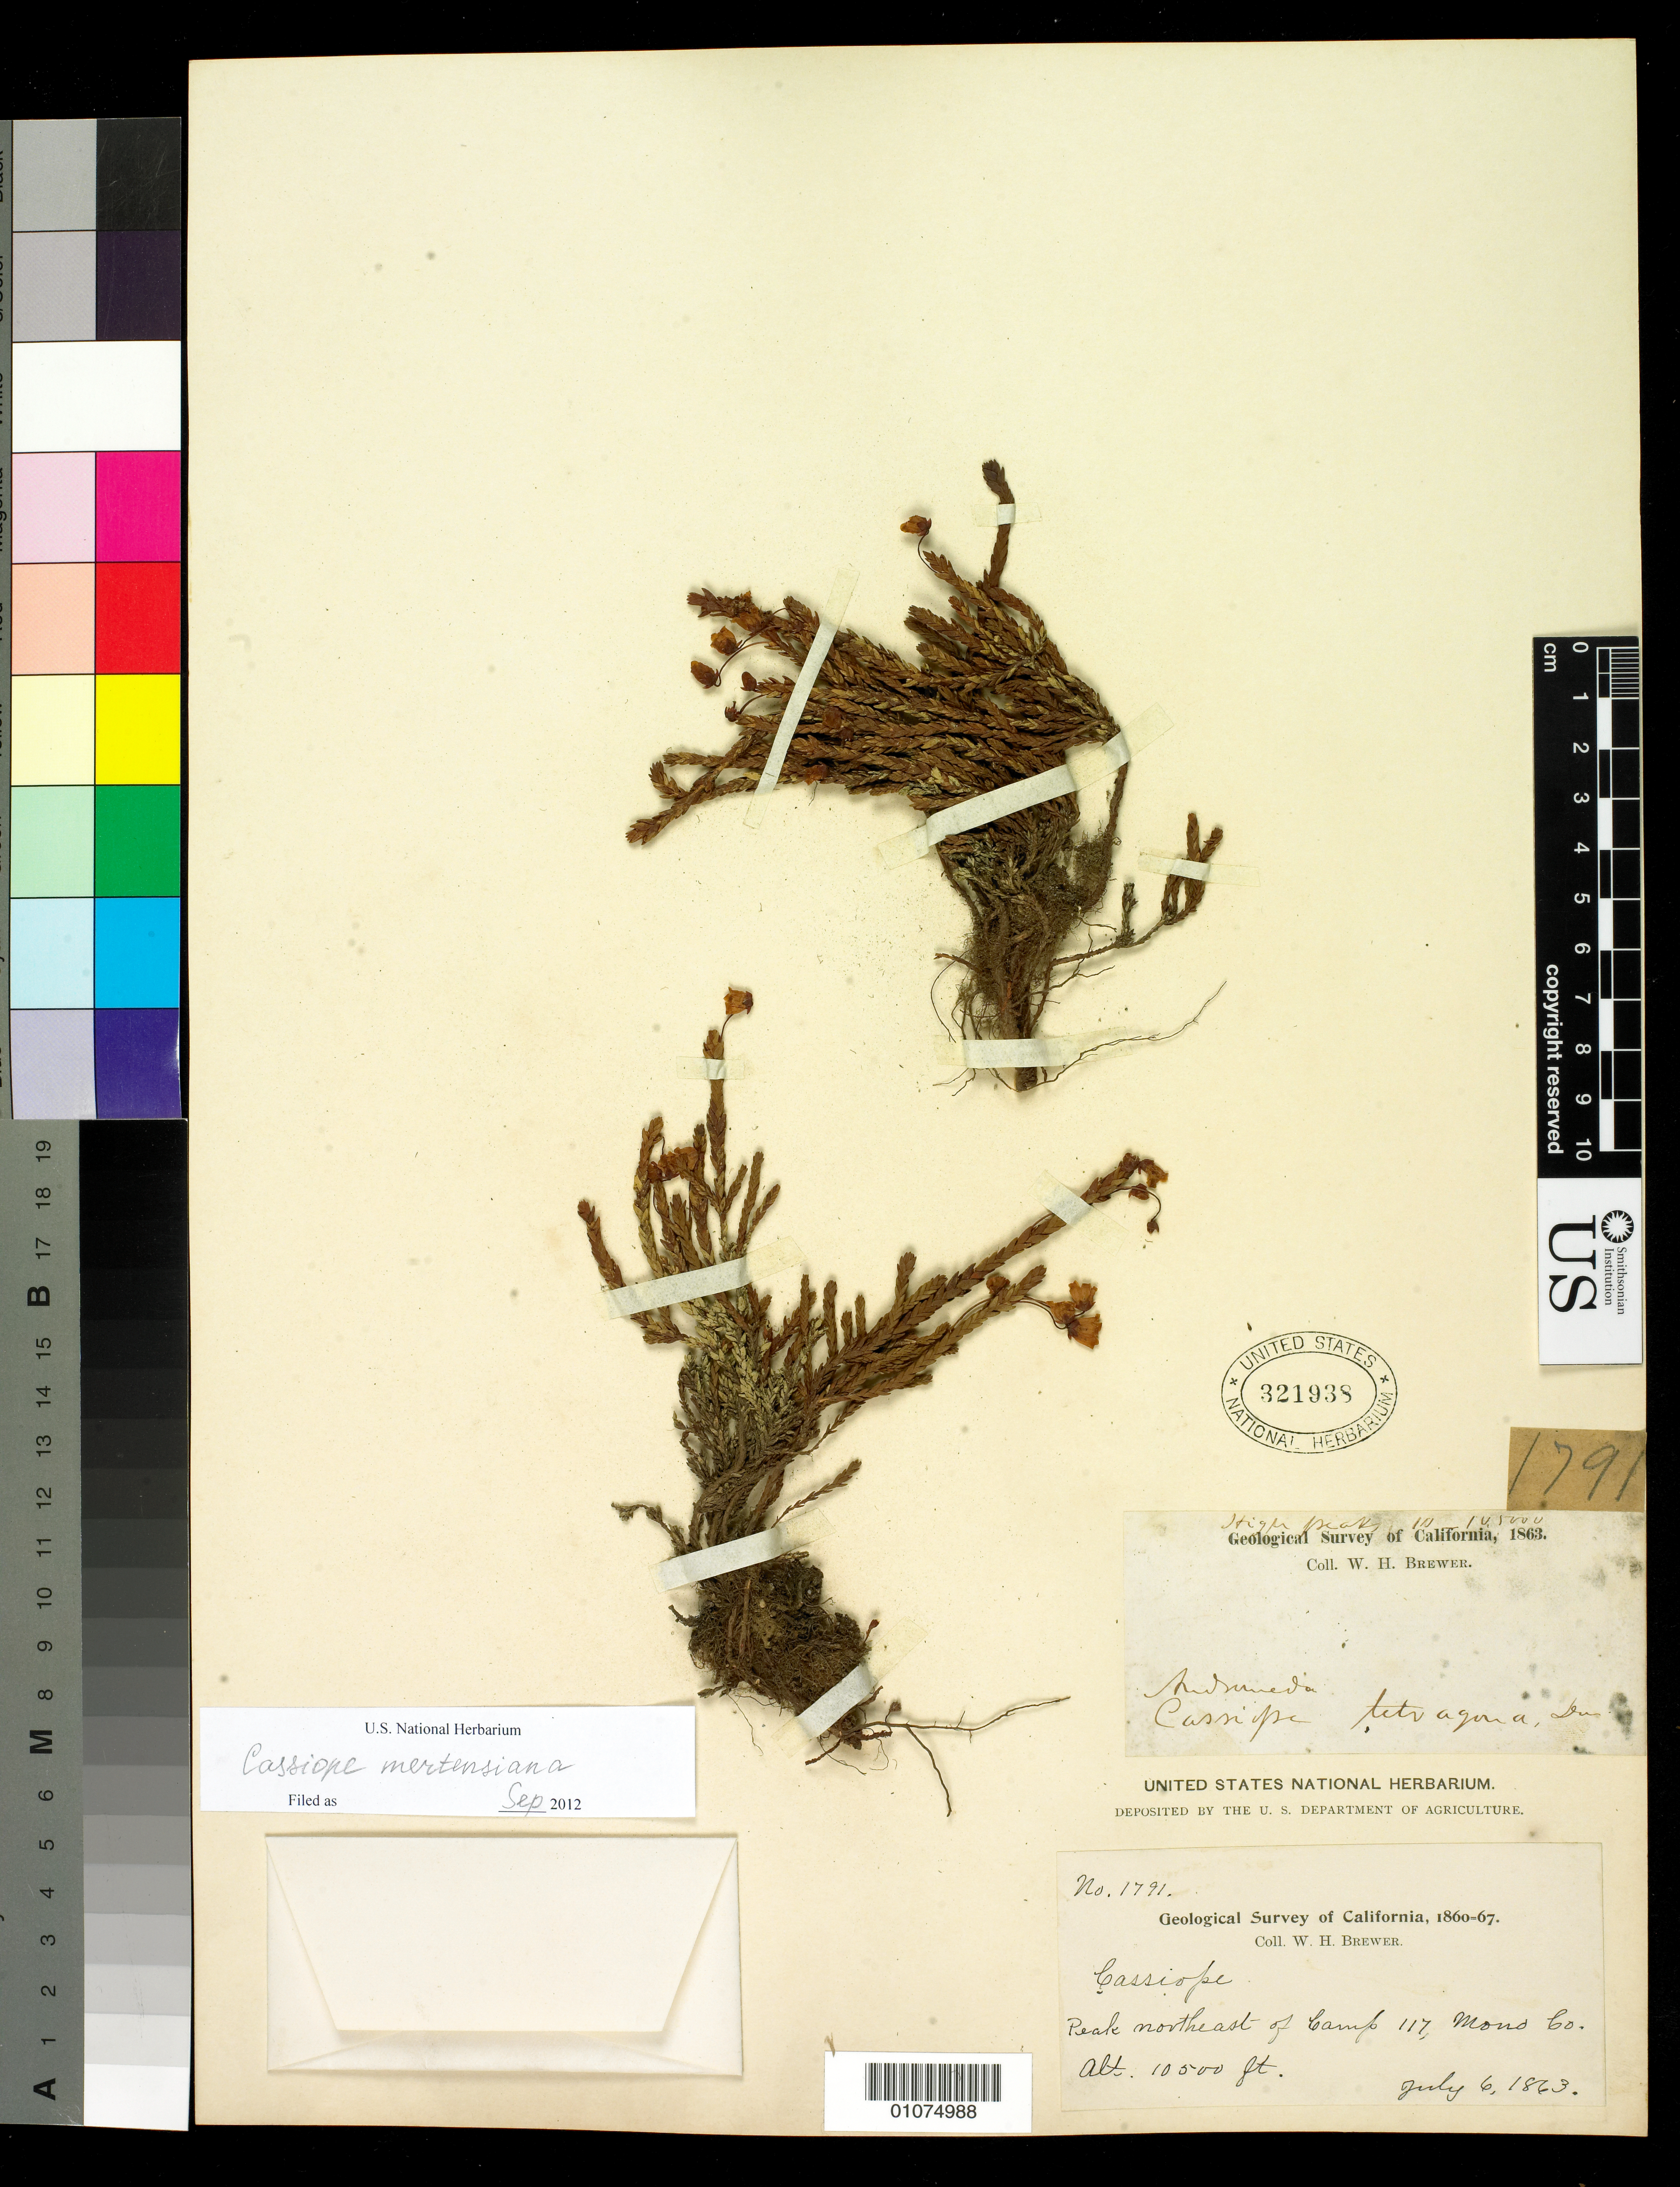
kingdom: Plantae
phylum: Tracheophyta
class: Magnoliopsida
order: Ericales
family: Ericaceae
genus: Cassiope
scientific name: Cassiope mertensiana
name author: (Bong.) G. Don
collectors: W. H. Brewer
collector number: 1791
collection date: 1863-07-06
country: United States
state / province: California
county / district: Mono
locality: Peak northeast of Camp 117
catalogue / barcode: US 321938